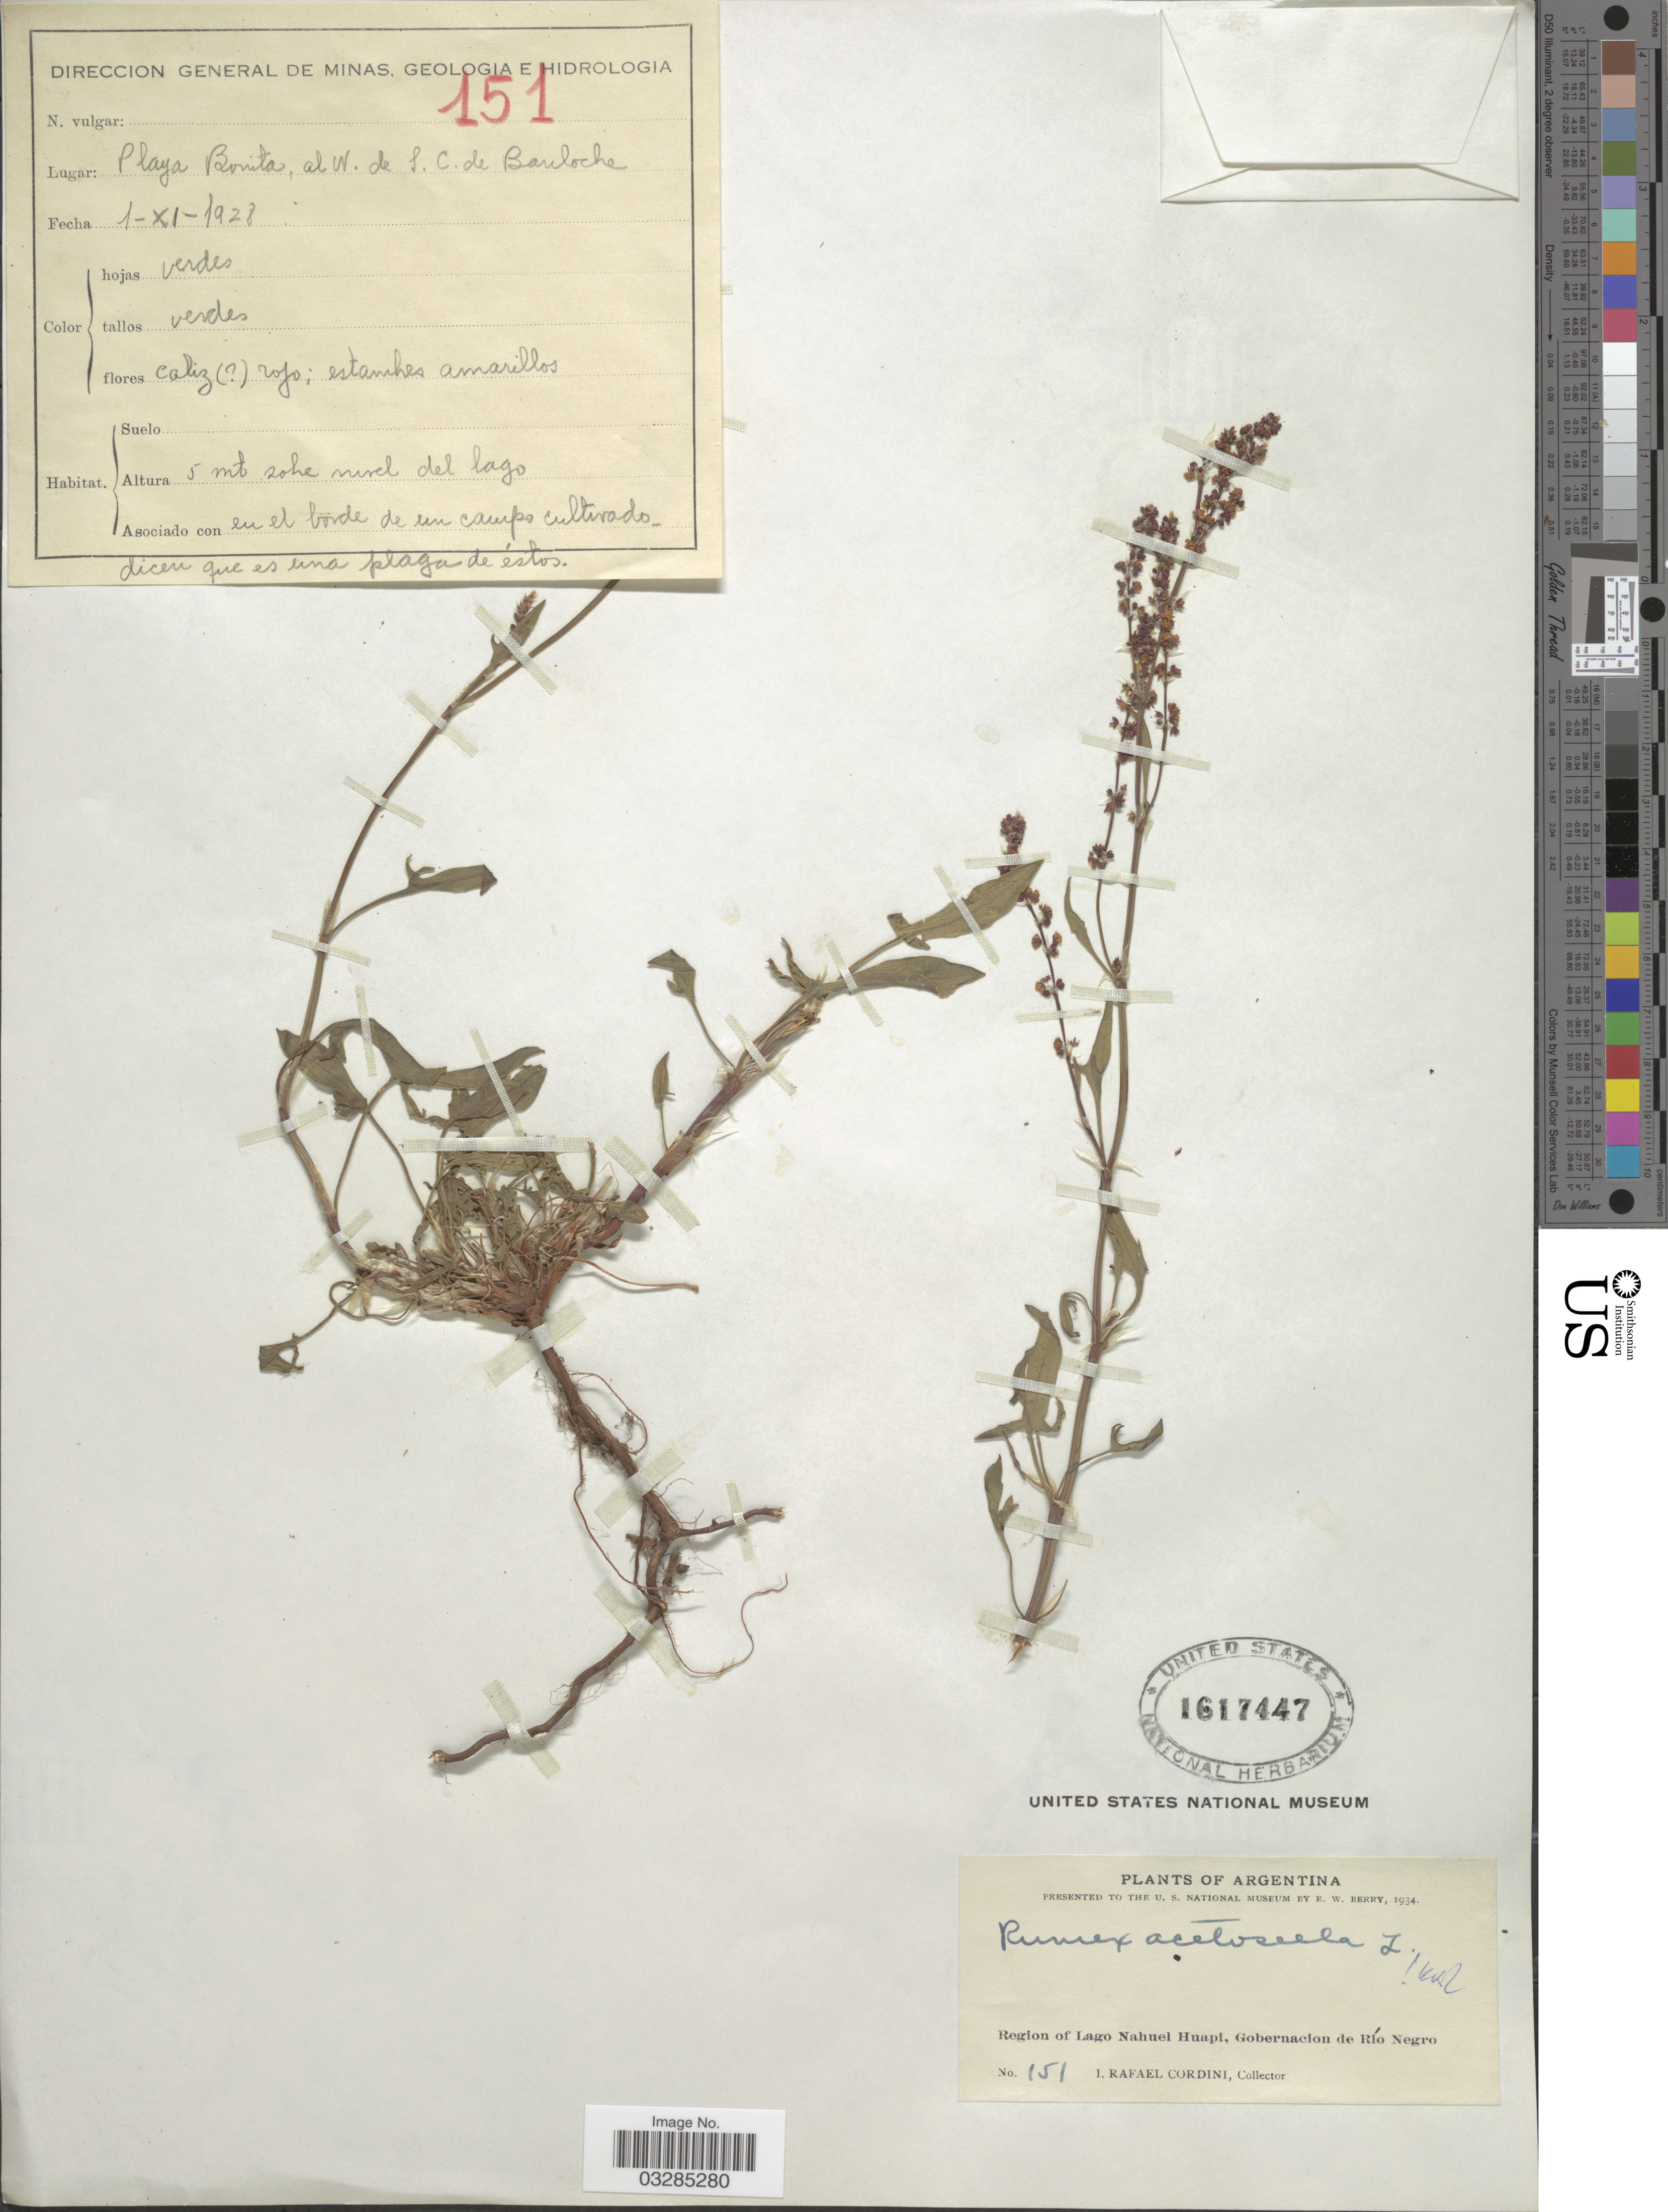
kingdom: Plantae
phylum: Tracheophyta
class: Magnoliopsida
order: Caryophyllales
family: Polygonaceae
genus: Rumex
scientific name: Rumex acetosella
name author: L.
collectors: I. Cordini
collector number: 151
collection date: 1928-11-01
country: Argentina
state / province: Rio Negro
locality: Region of Lago Nahuel Huapi, Gobernacion de Río Negro. Playa Bonita, al W. de S.C. de Bariloche.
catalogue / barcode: US 1617447